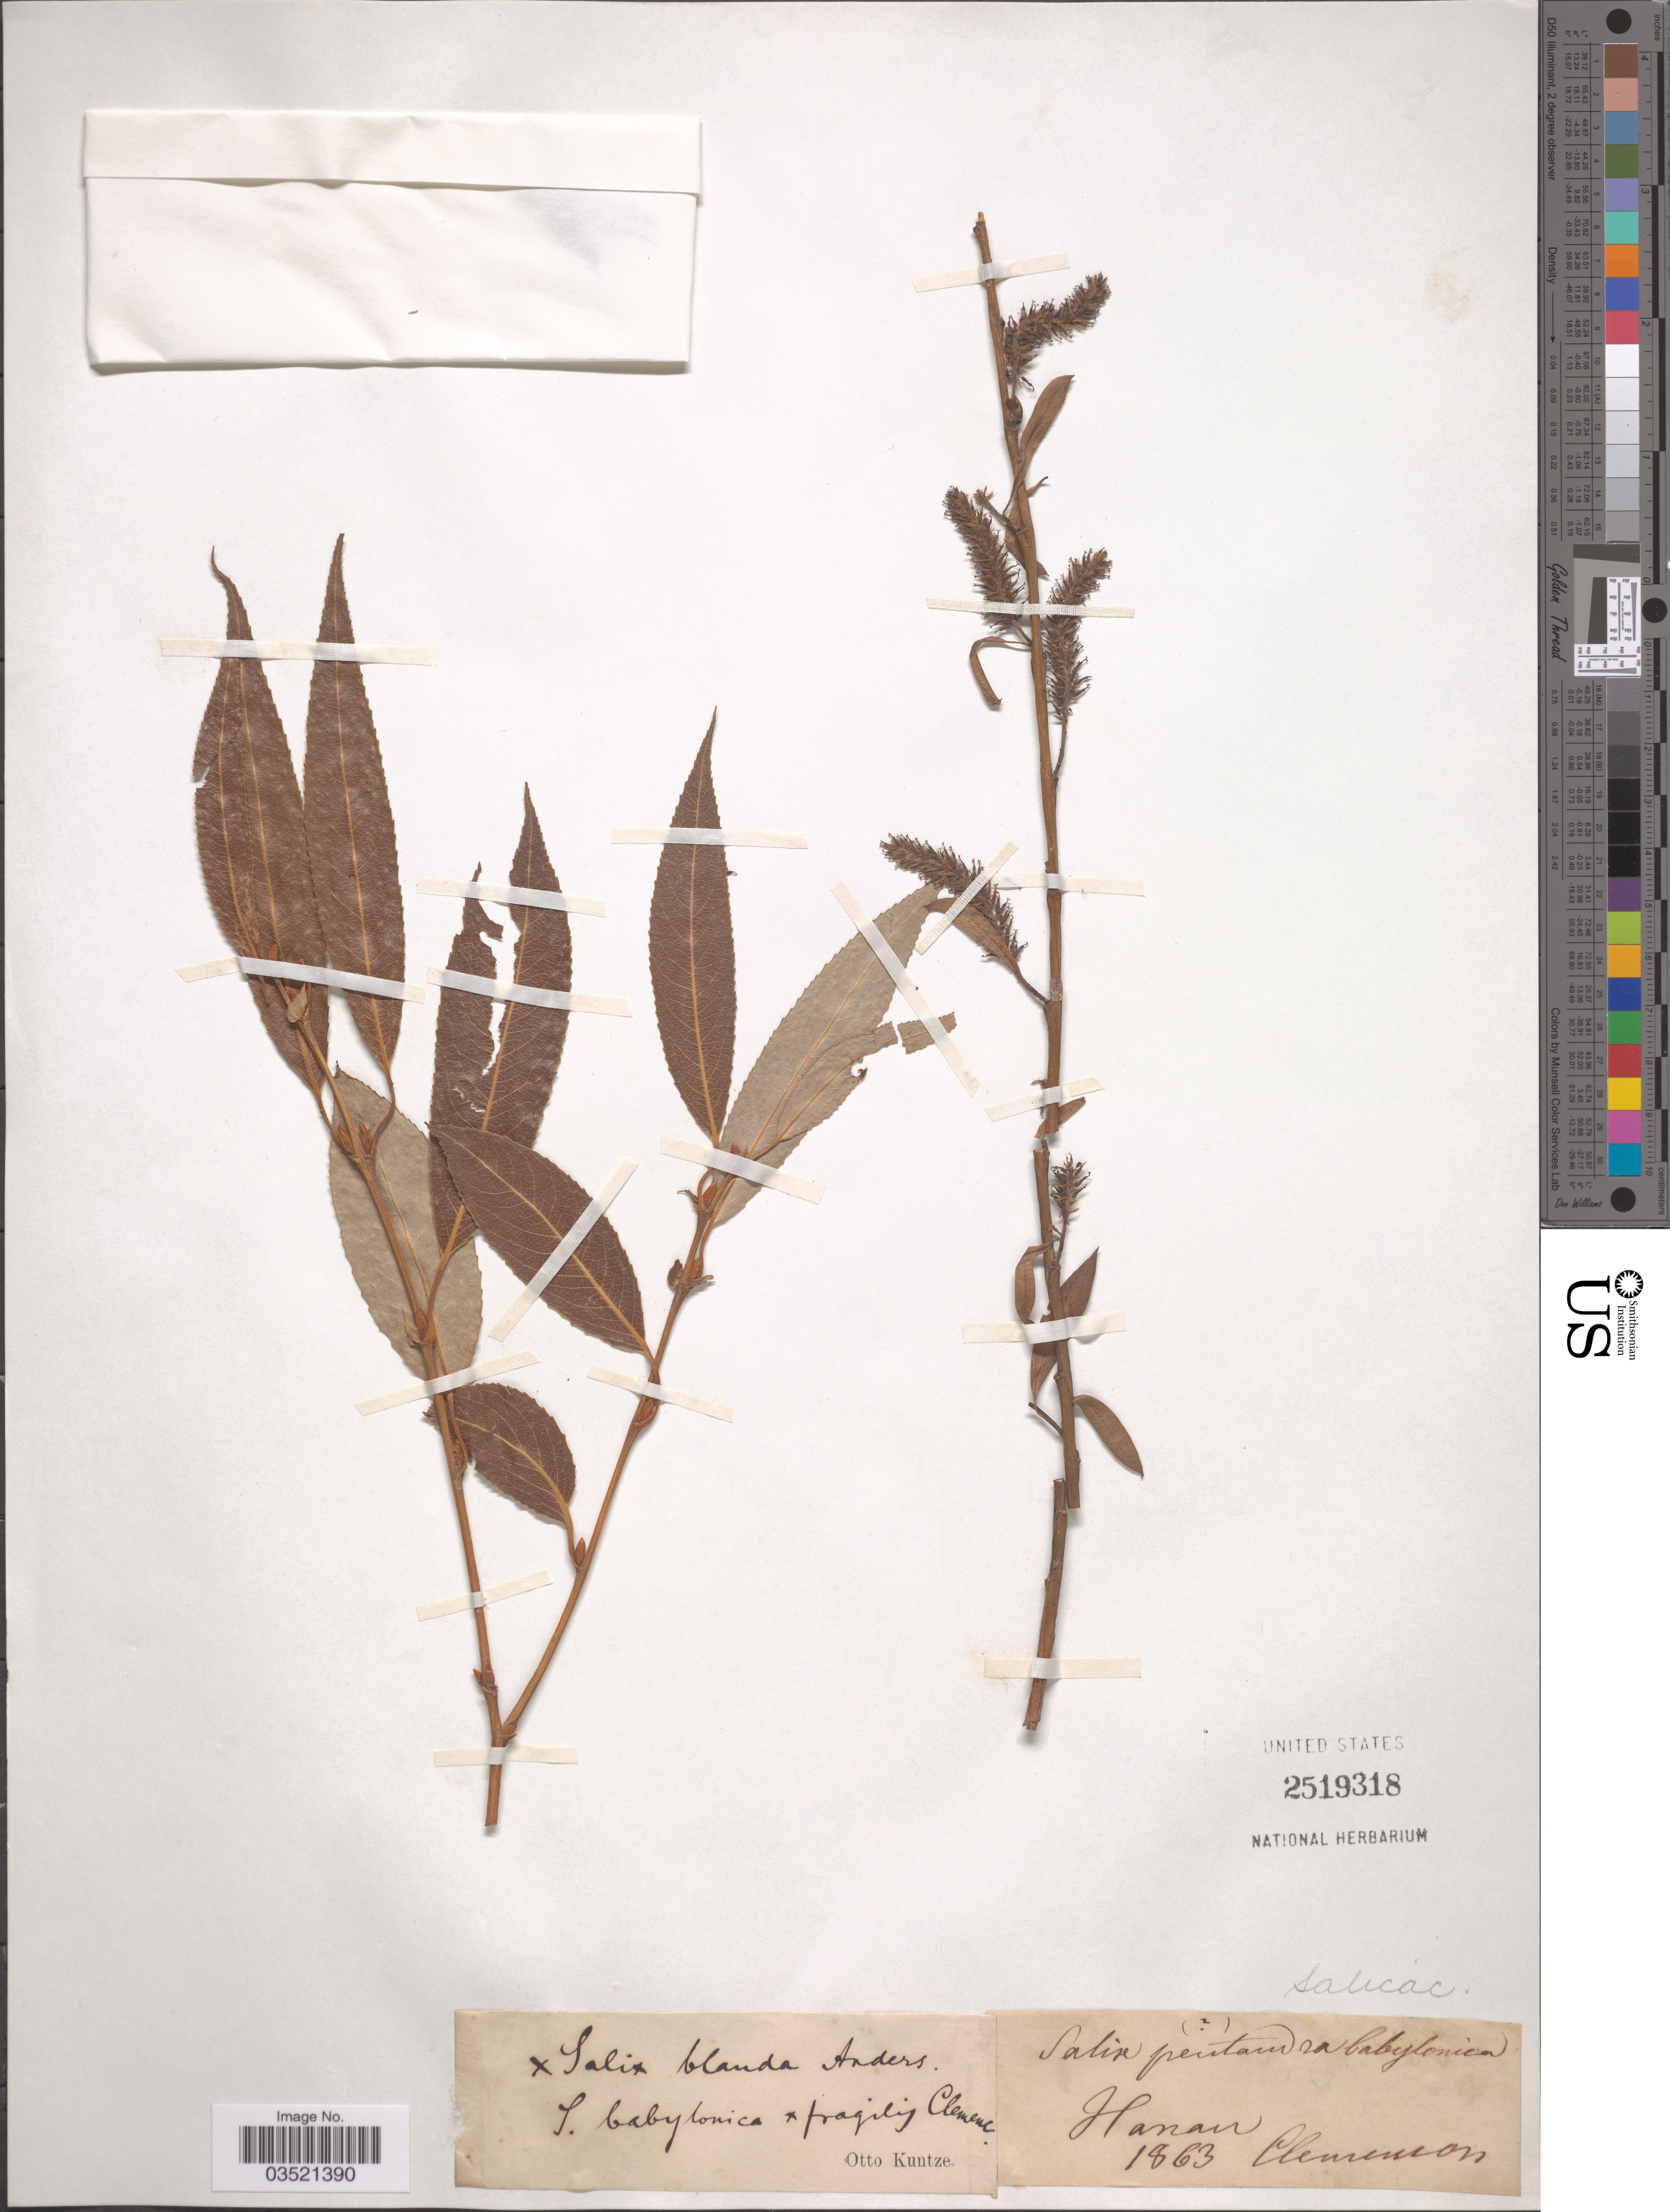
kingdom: Plantae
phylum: Tracheophyta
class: Magnoliopsida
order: Malpighiales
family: Salicaceae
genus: Salix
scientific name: Salix blanda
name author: Andersson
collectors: Clemenson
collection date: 1863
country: Germany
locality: Hanau.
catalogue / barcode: US 2519318